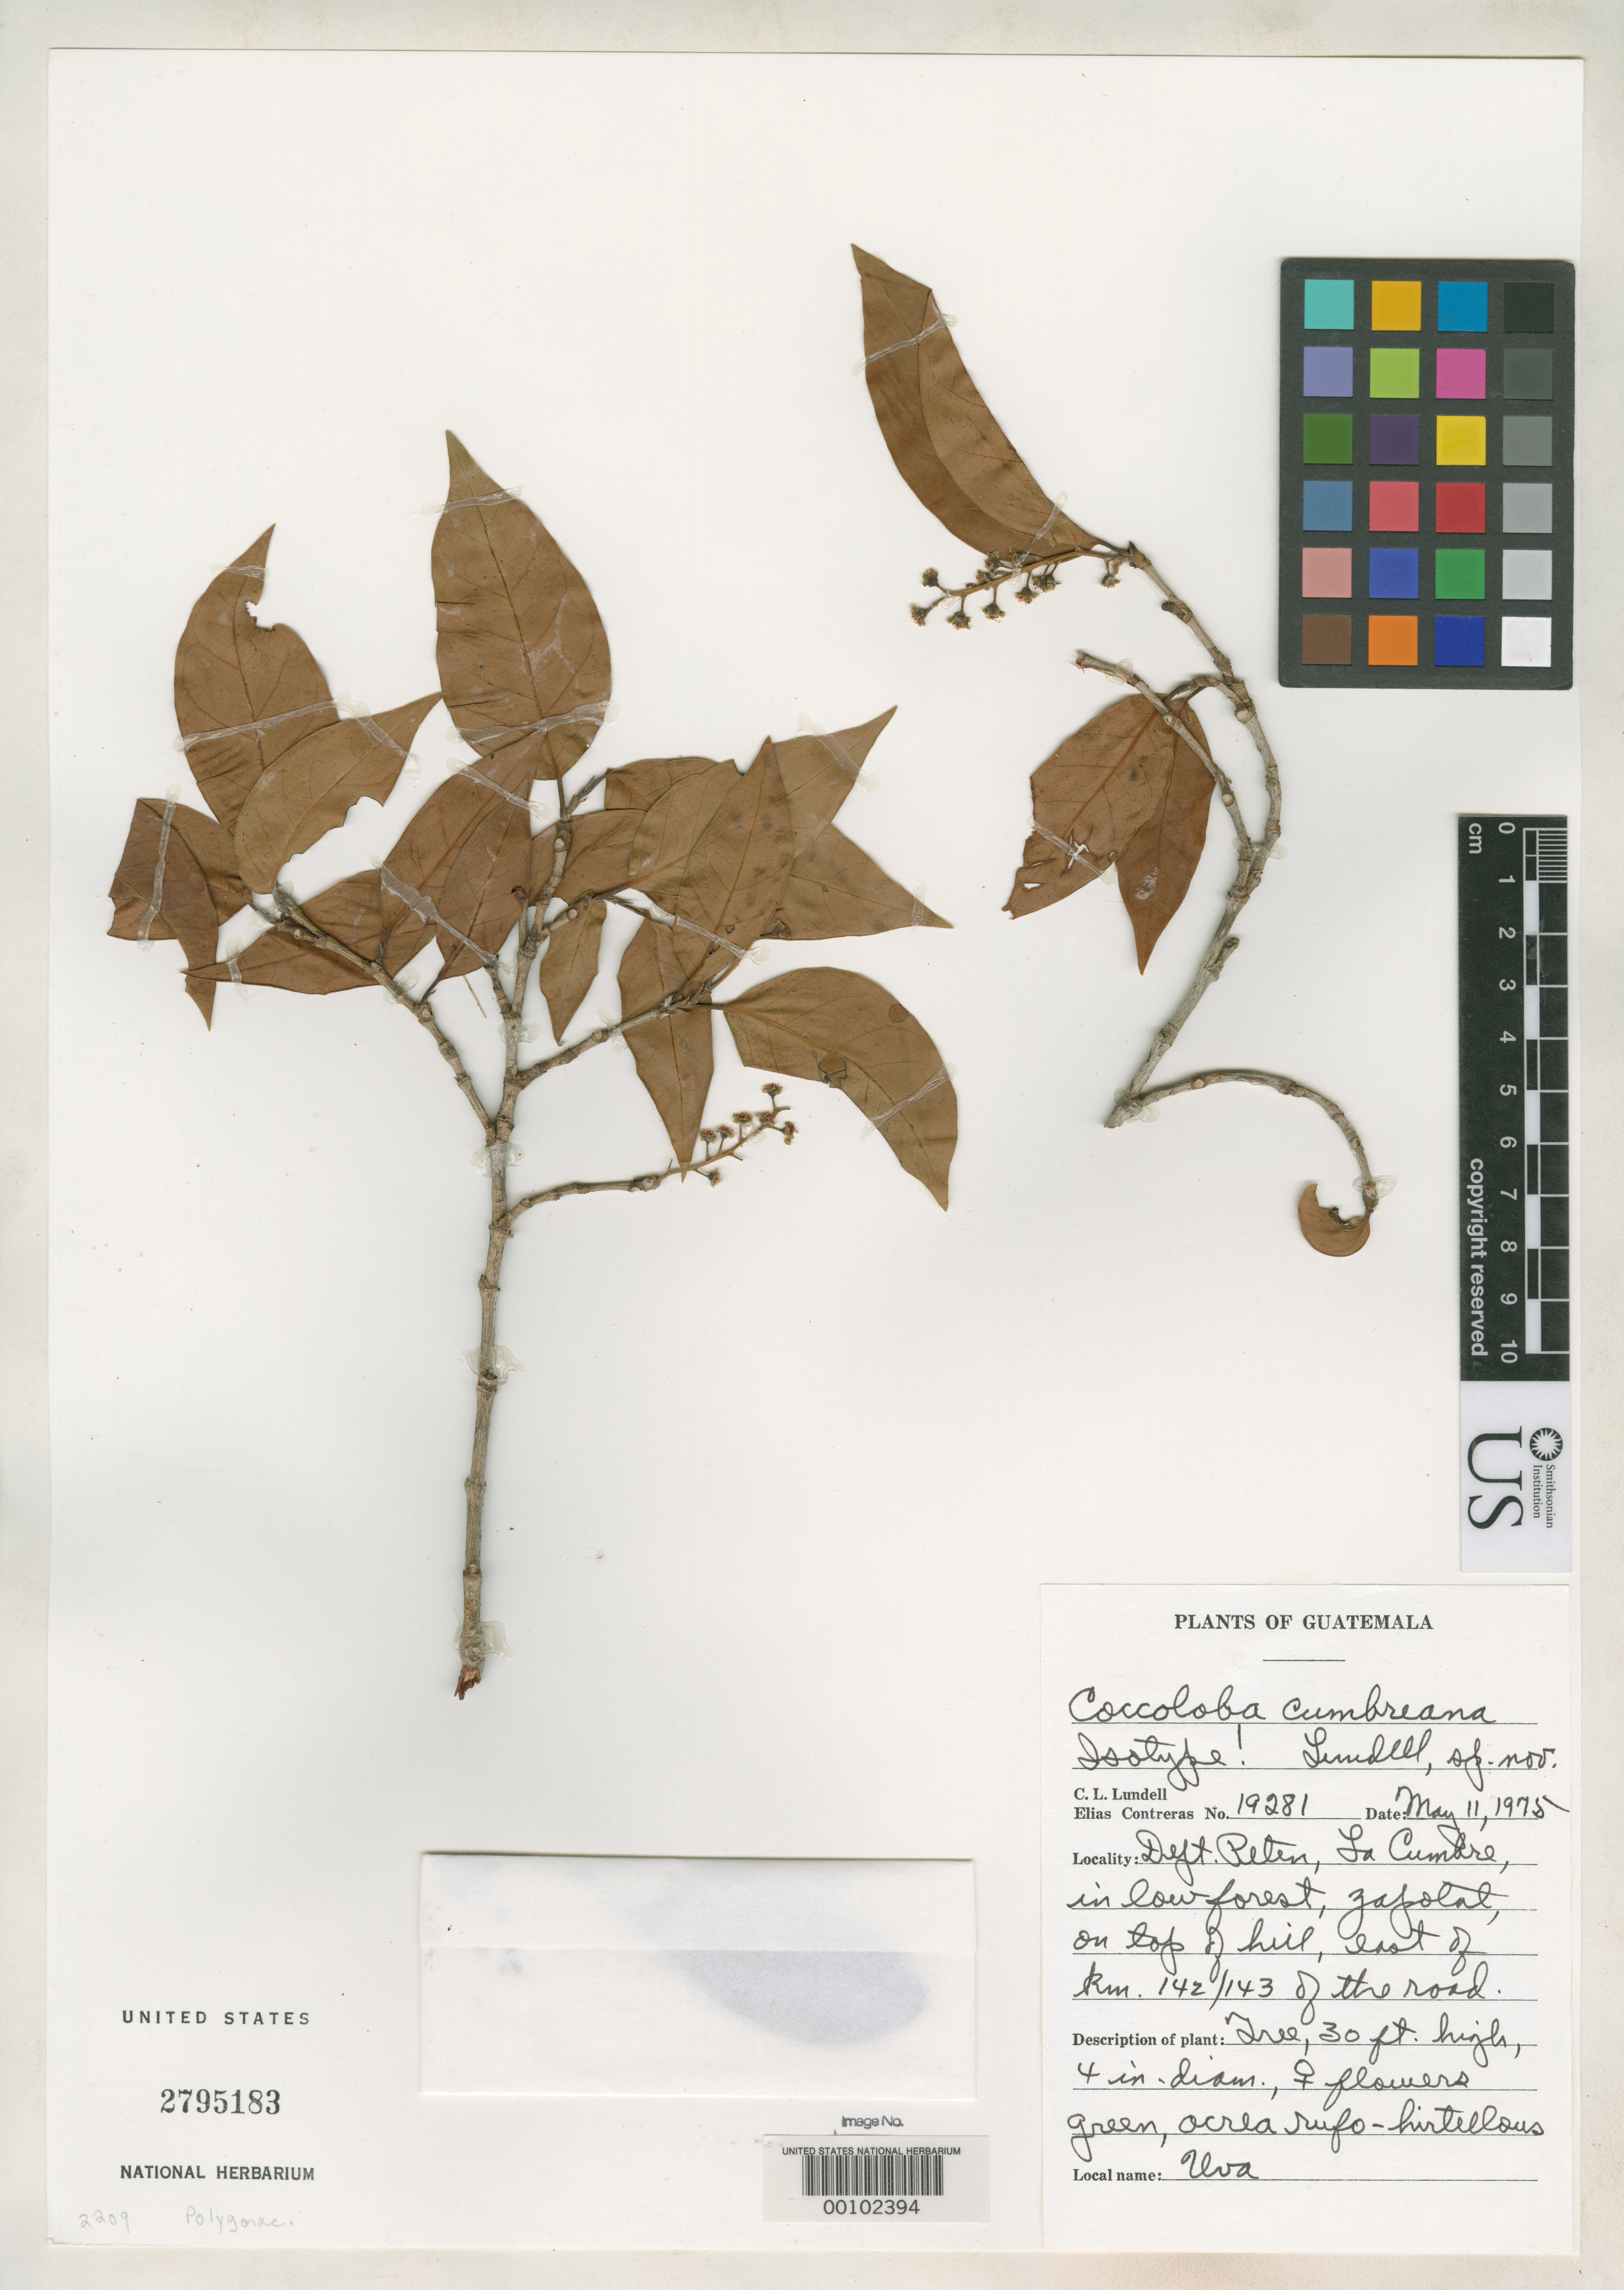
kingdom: Plantae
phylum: Tracheophyta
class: Magnoliopsida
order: Caryophyllales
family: Polygonaceae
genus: Coccoloba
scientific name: Coccoloba cumbreana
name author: Lundell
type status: Isotype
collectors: C. L. Lundell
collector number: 19281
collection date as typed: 11 May 1975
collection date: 1975-05-11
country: Guatemala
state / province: El Petén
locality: La Cumbre.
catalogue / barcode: US 2795183